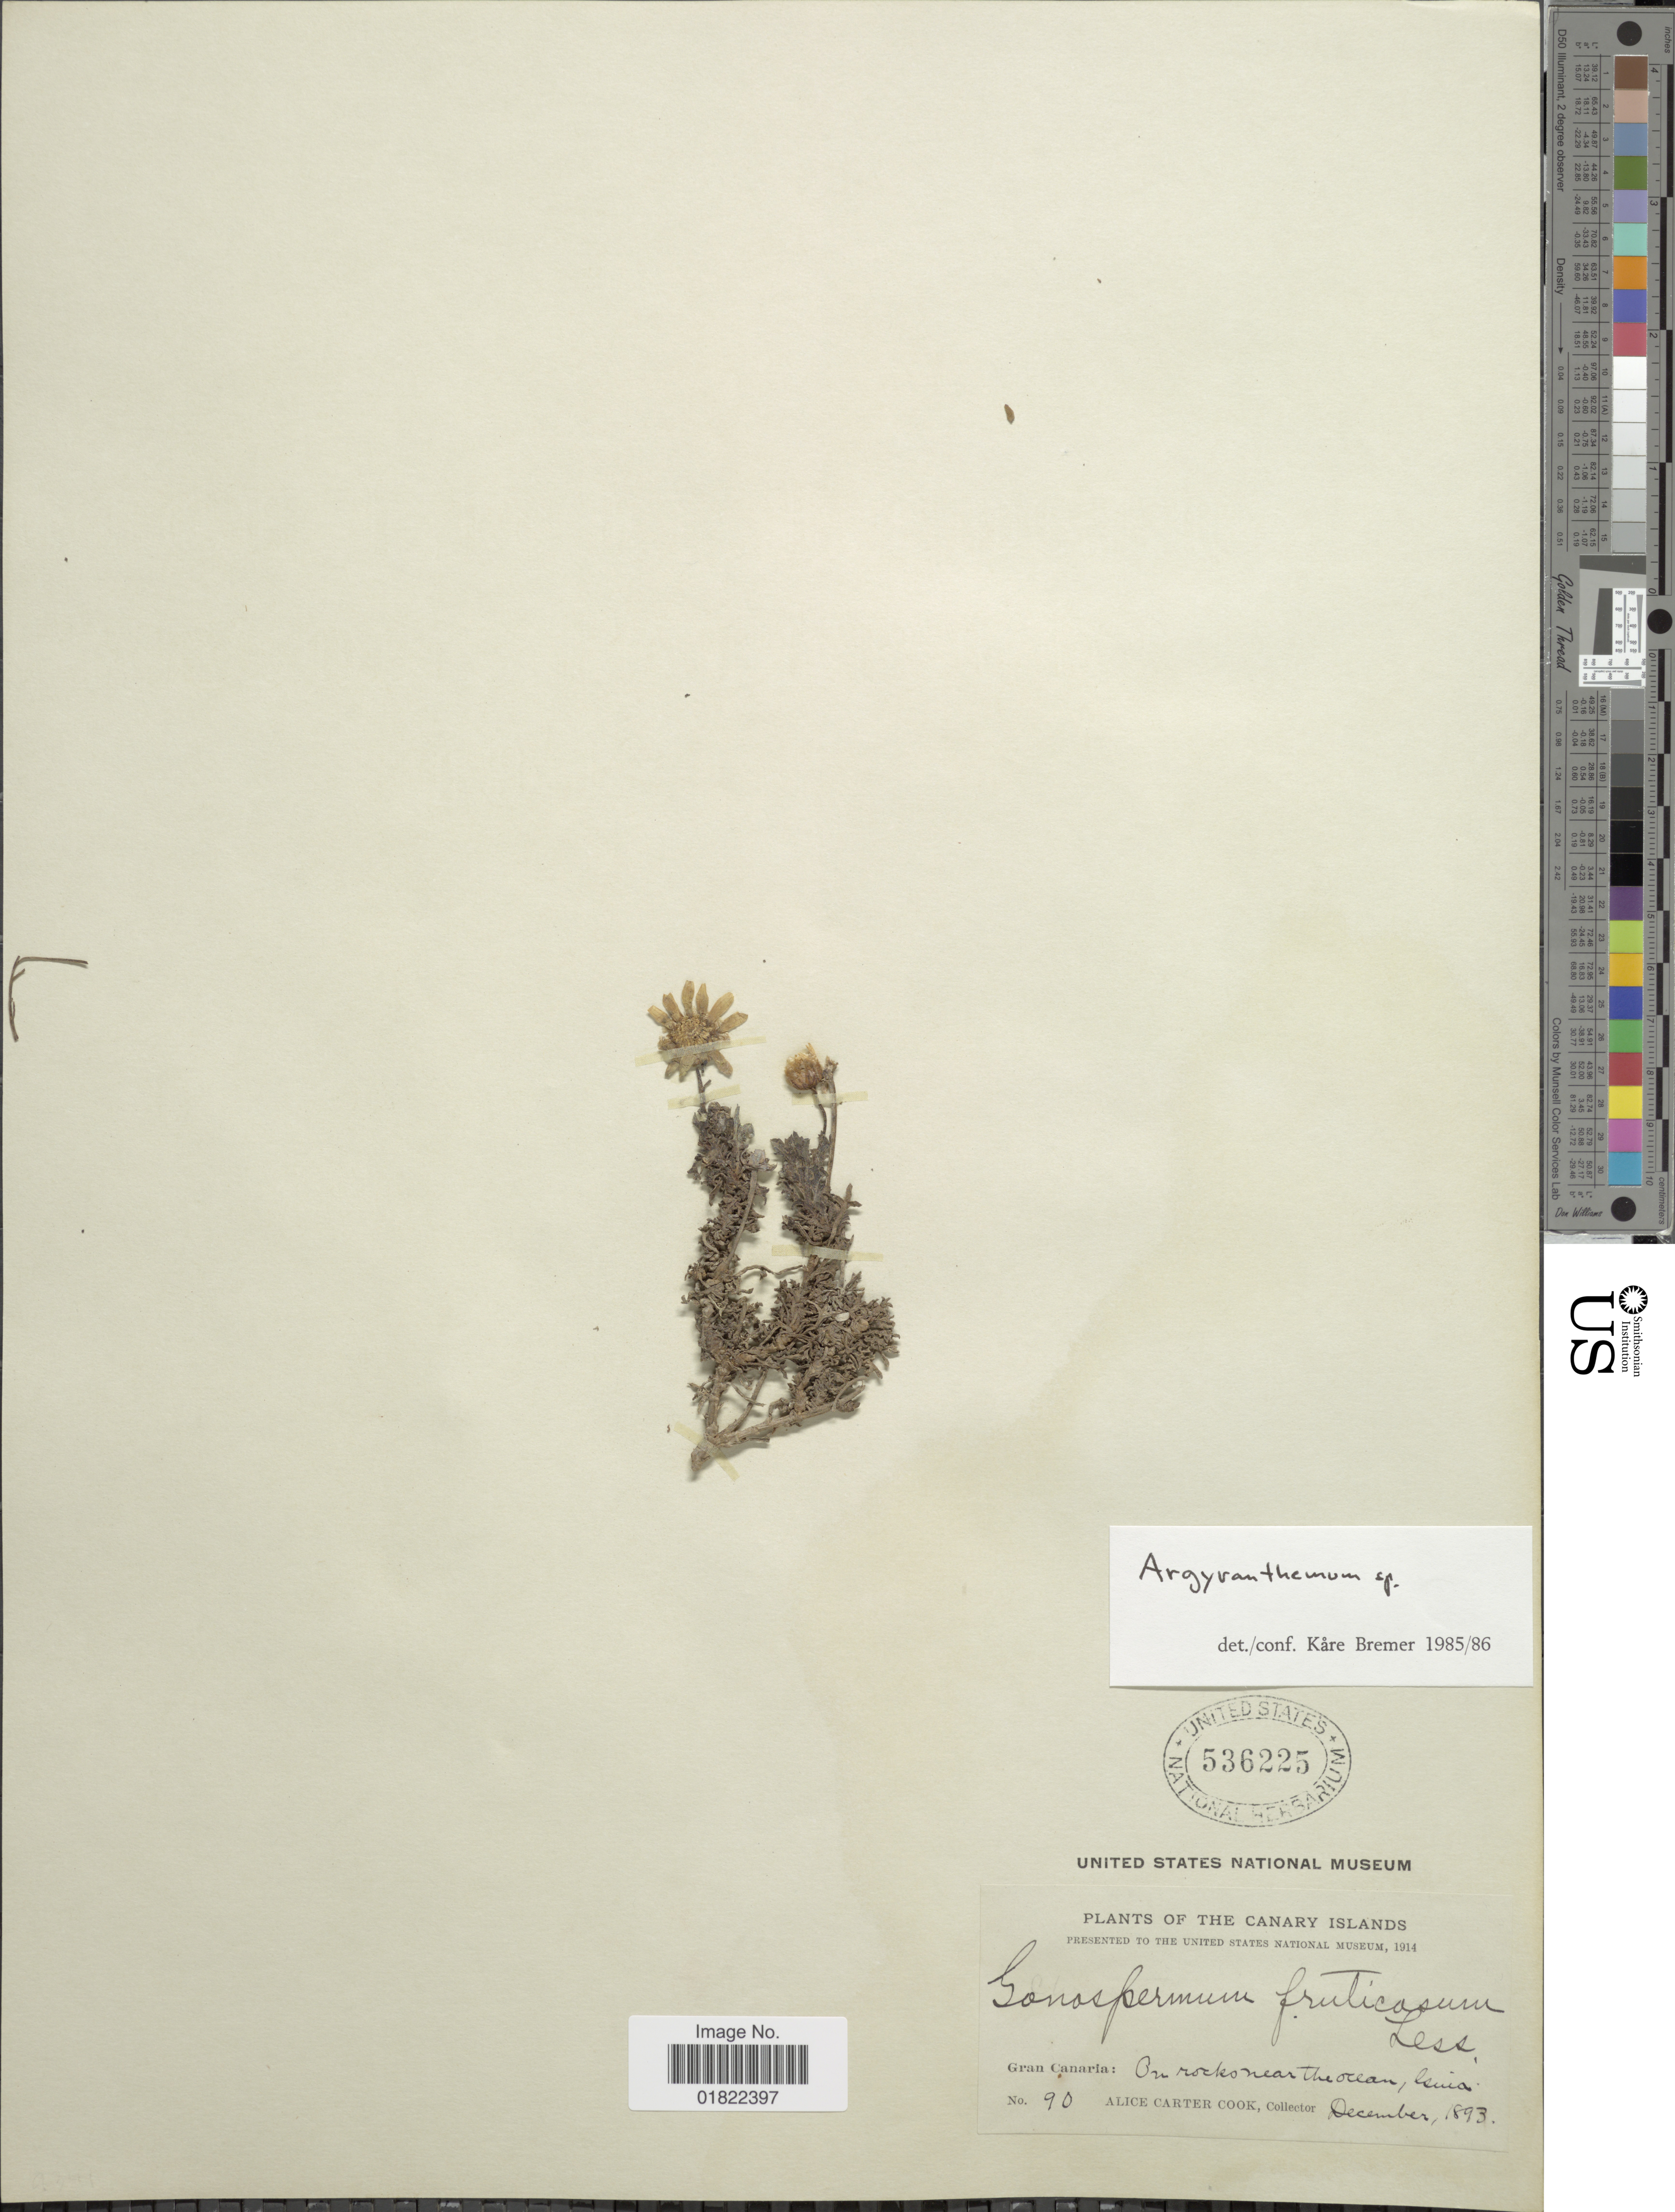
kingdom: Plantae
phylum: Tracheophyta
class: Magnoliopsida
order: Asterales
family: Asteraceae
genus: Argyranthemum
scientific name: Argyranthemum sp.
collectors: Alice C. Cook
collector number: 90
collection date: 1893-12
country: Spain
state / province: Canarias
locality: The Canary Islands, Gran Canaria: On rocks near the ocean, Guia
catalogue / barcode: US 536225